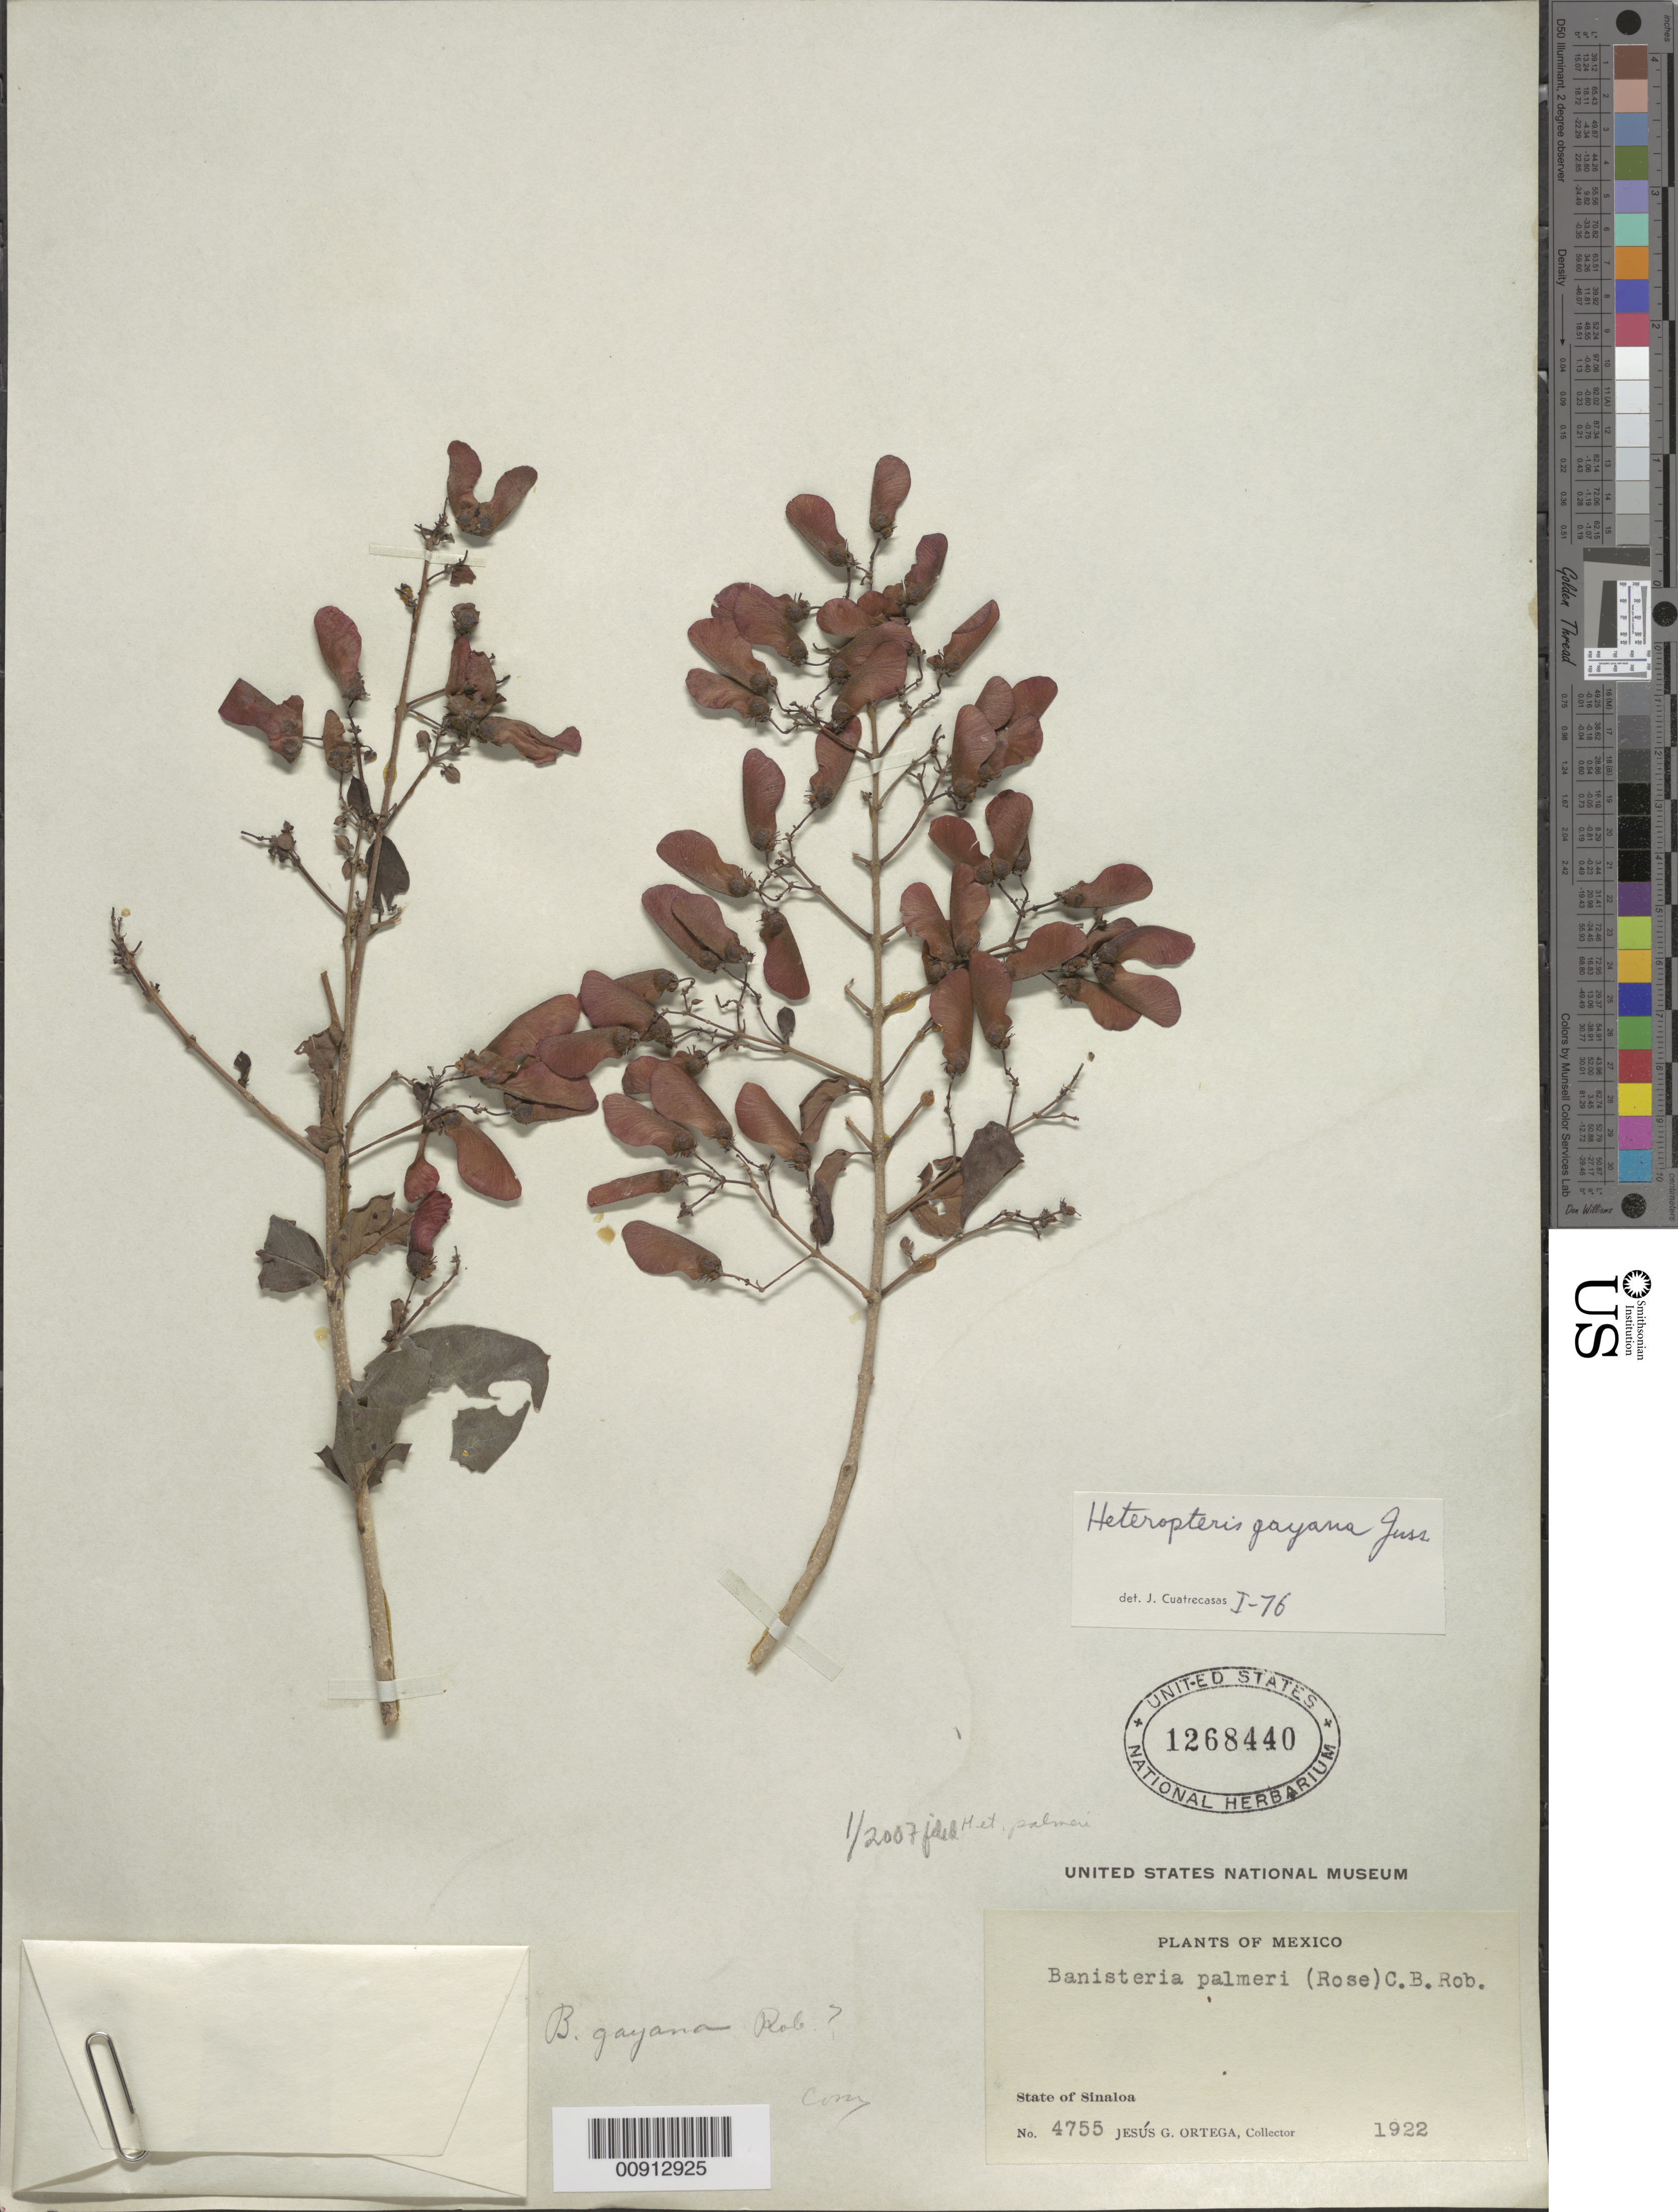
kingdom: Plantae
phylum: Tracheophyta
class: Magnoliopsida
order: Malpighiales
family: Malpighiaceae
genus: Heteropterys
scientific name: Heteropterys palmeri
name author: Rose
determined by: Strong, Mark T., (BOT), Smithsonian Institution - National Museum of Natural History (UNITED STATES)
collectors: J. Ortega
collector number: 4755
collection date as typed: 1922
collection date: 1922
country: Mexico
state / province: Sinaloa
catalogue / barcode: US 1268440